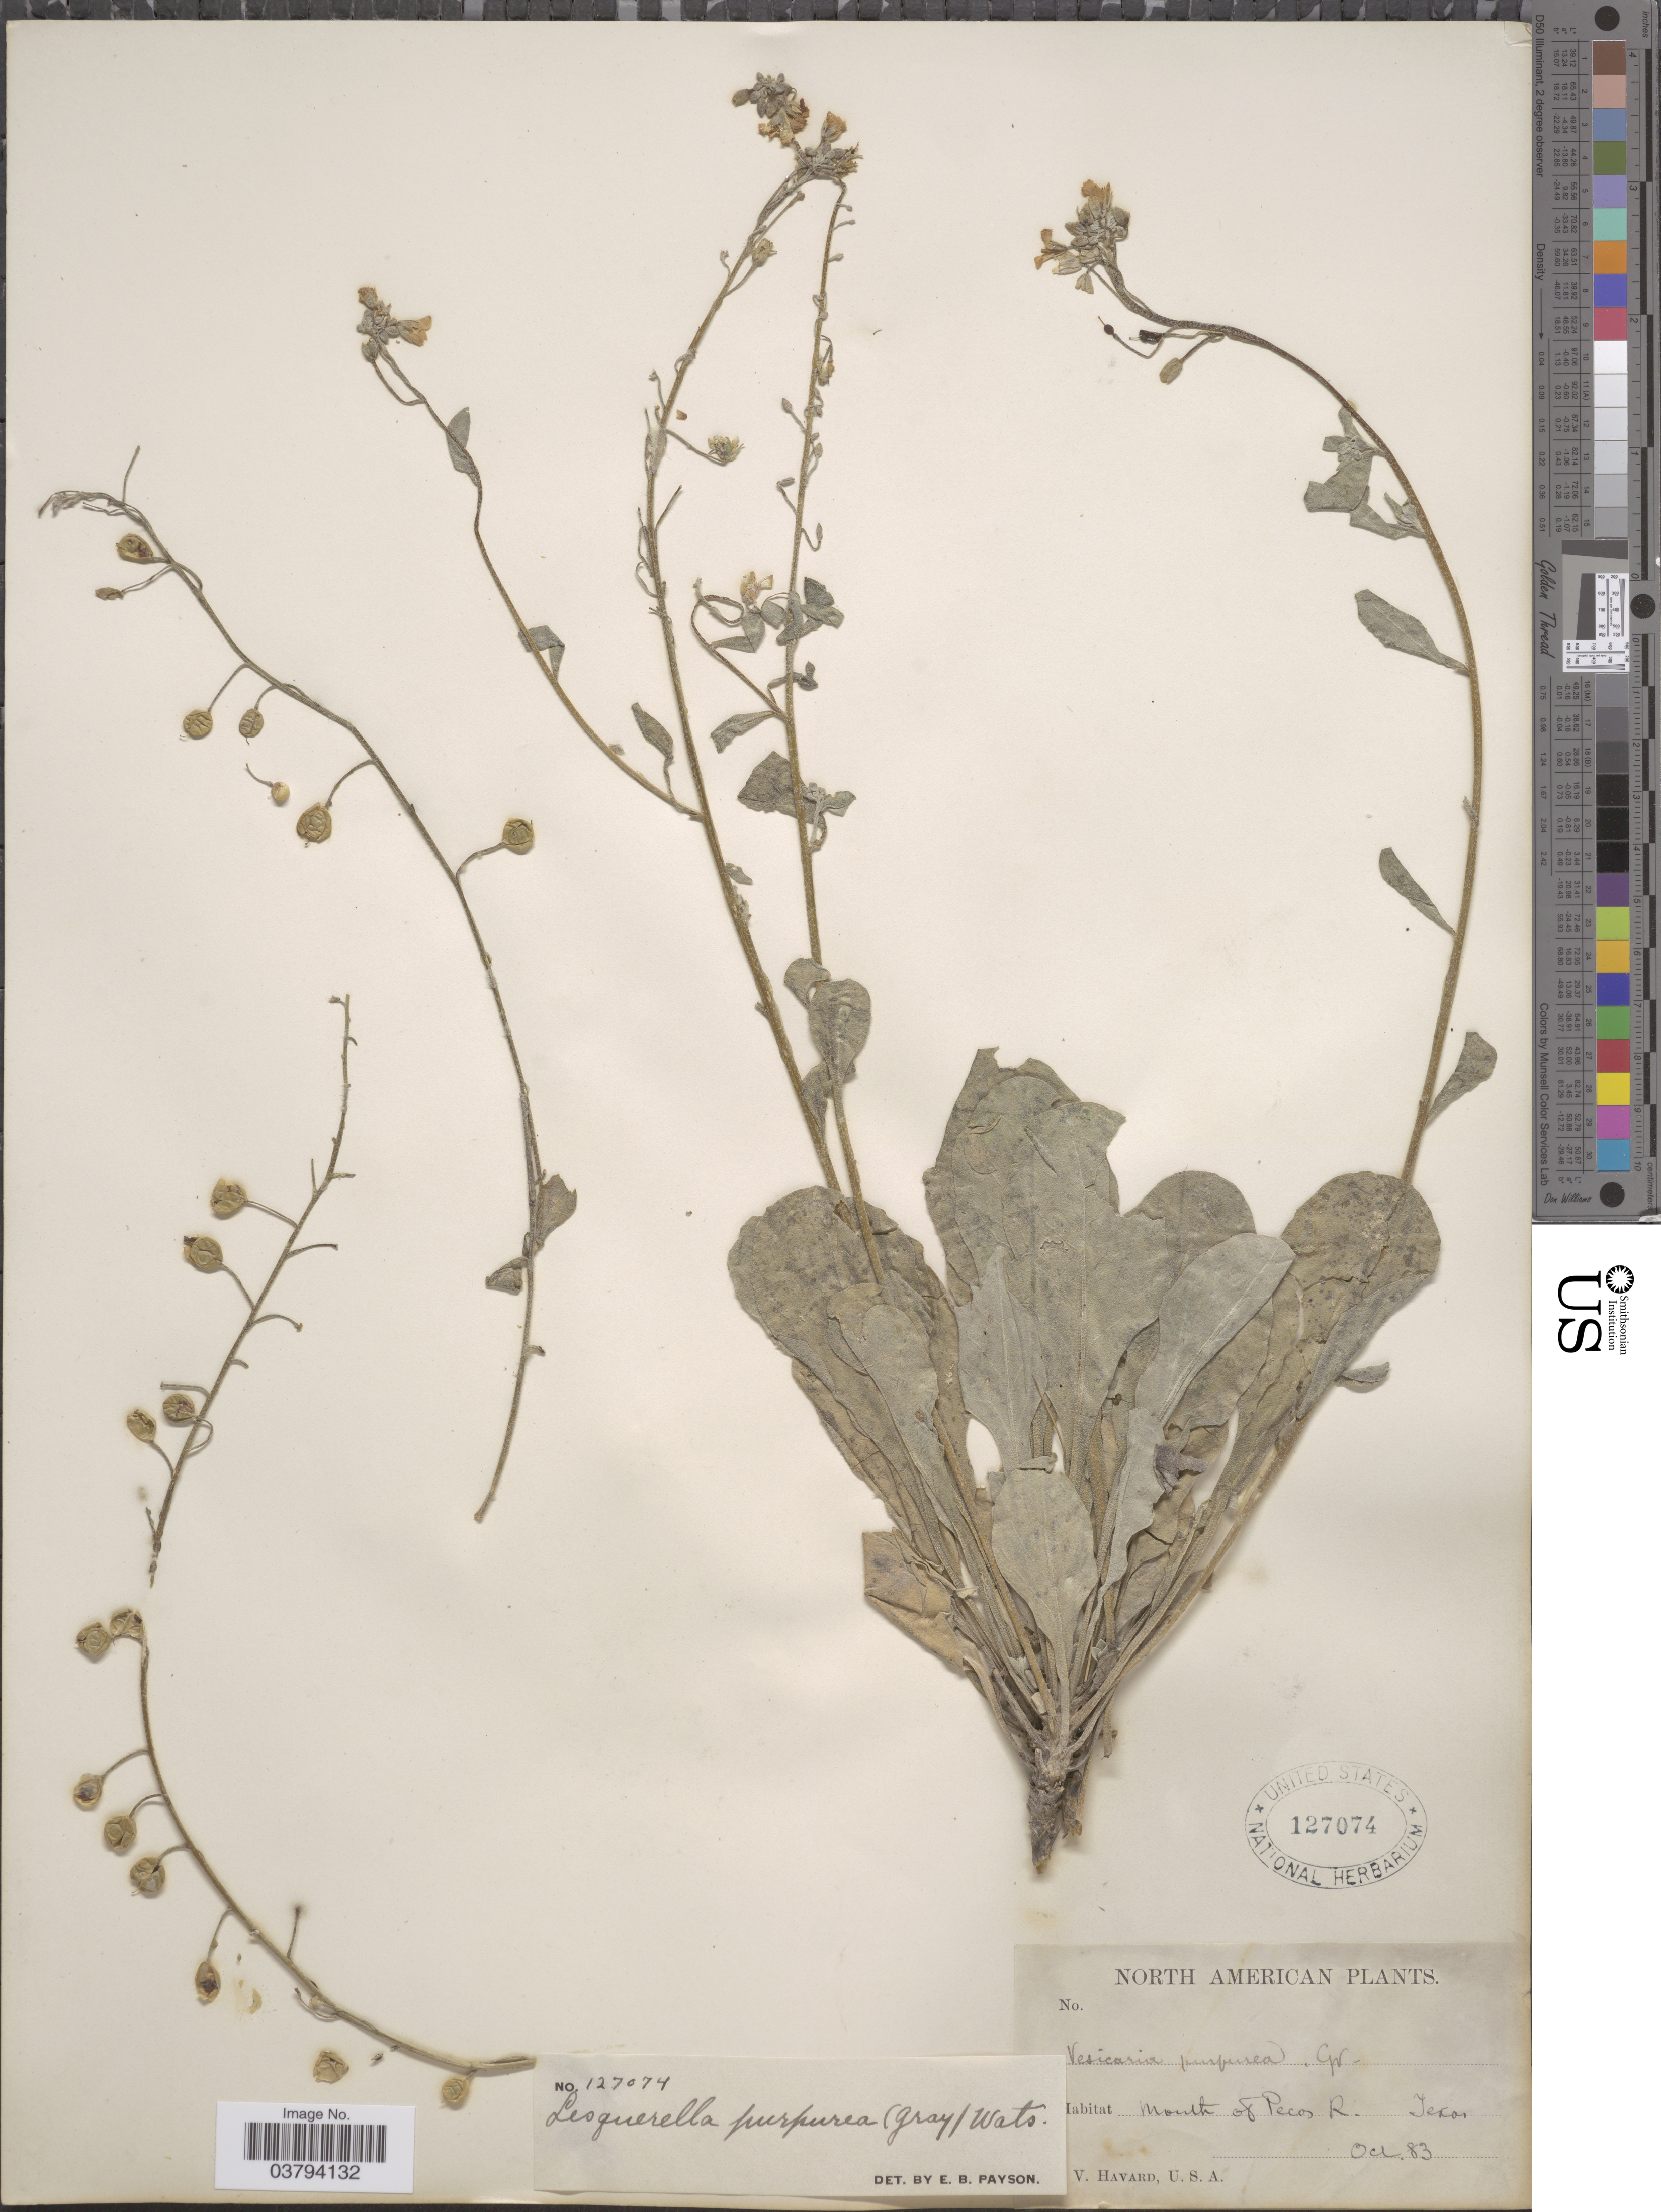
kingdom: Plantae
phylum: Tracheophyta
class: Magnoliopsida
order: Brassicales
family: Brassicaceae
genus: Lesquerella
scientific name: Lesquerella purpurea subsp. purpurea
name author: (A. Gray) S. Watson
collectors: V. Havard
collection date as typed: Transcribed d/m/y: /10/83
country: United States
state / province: Texas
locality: Mouth of Pecos R.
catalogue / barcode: US 127074